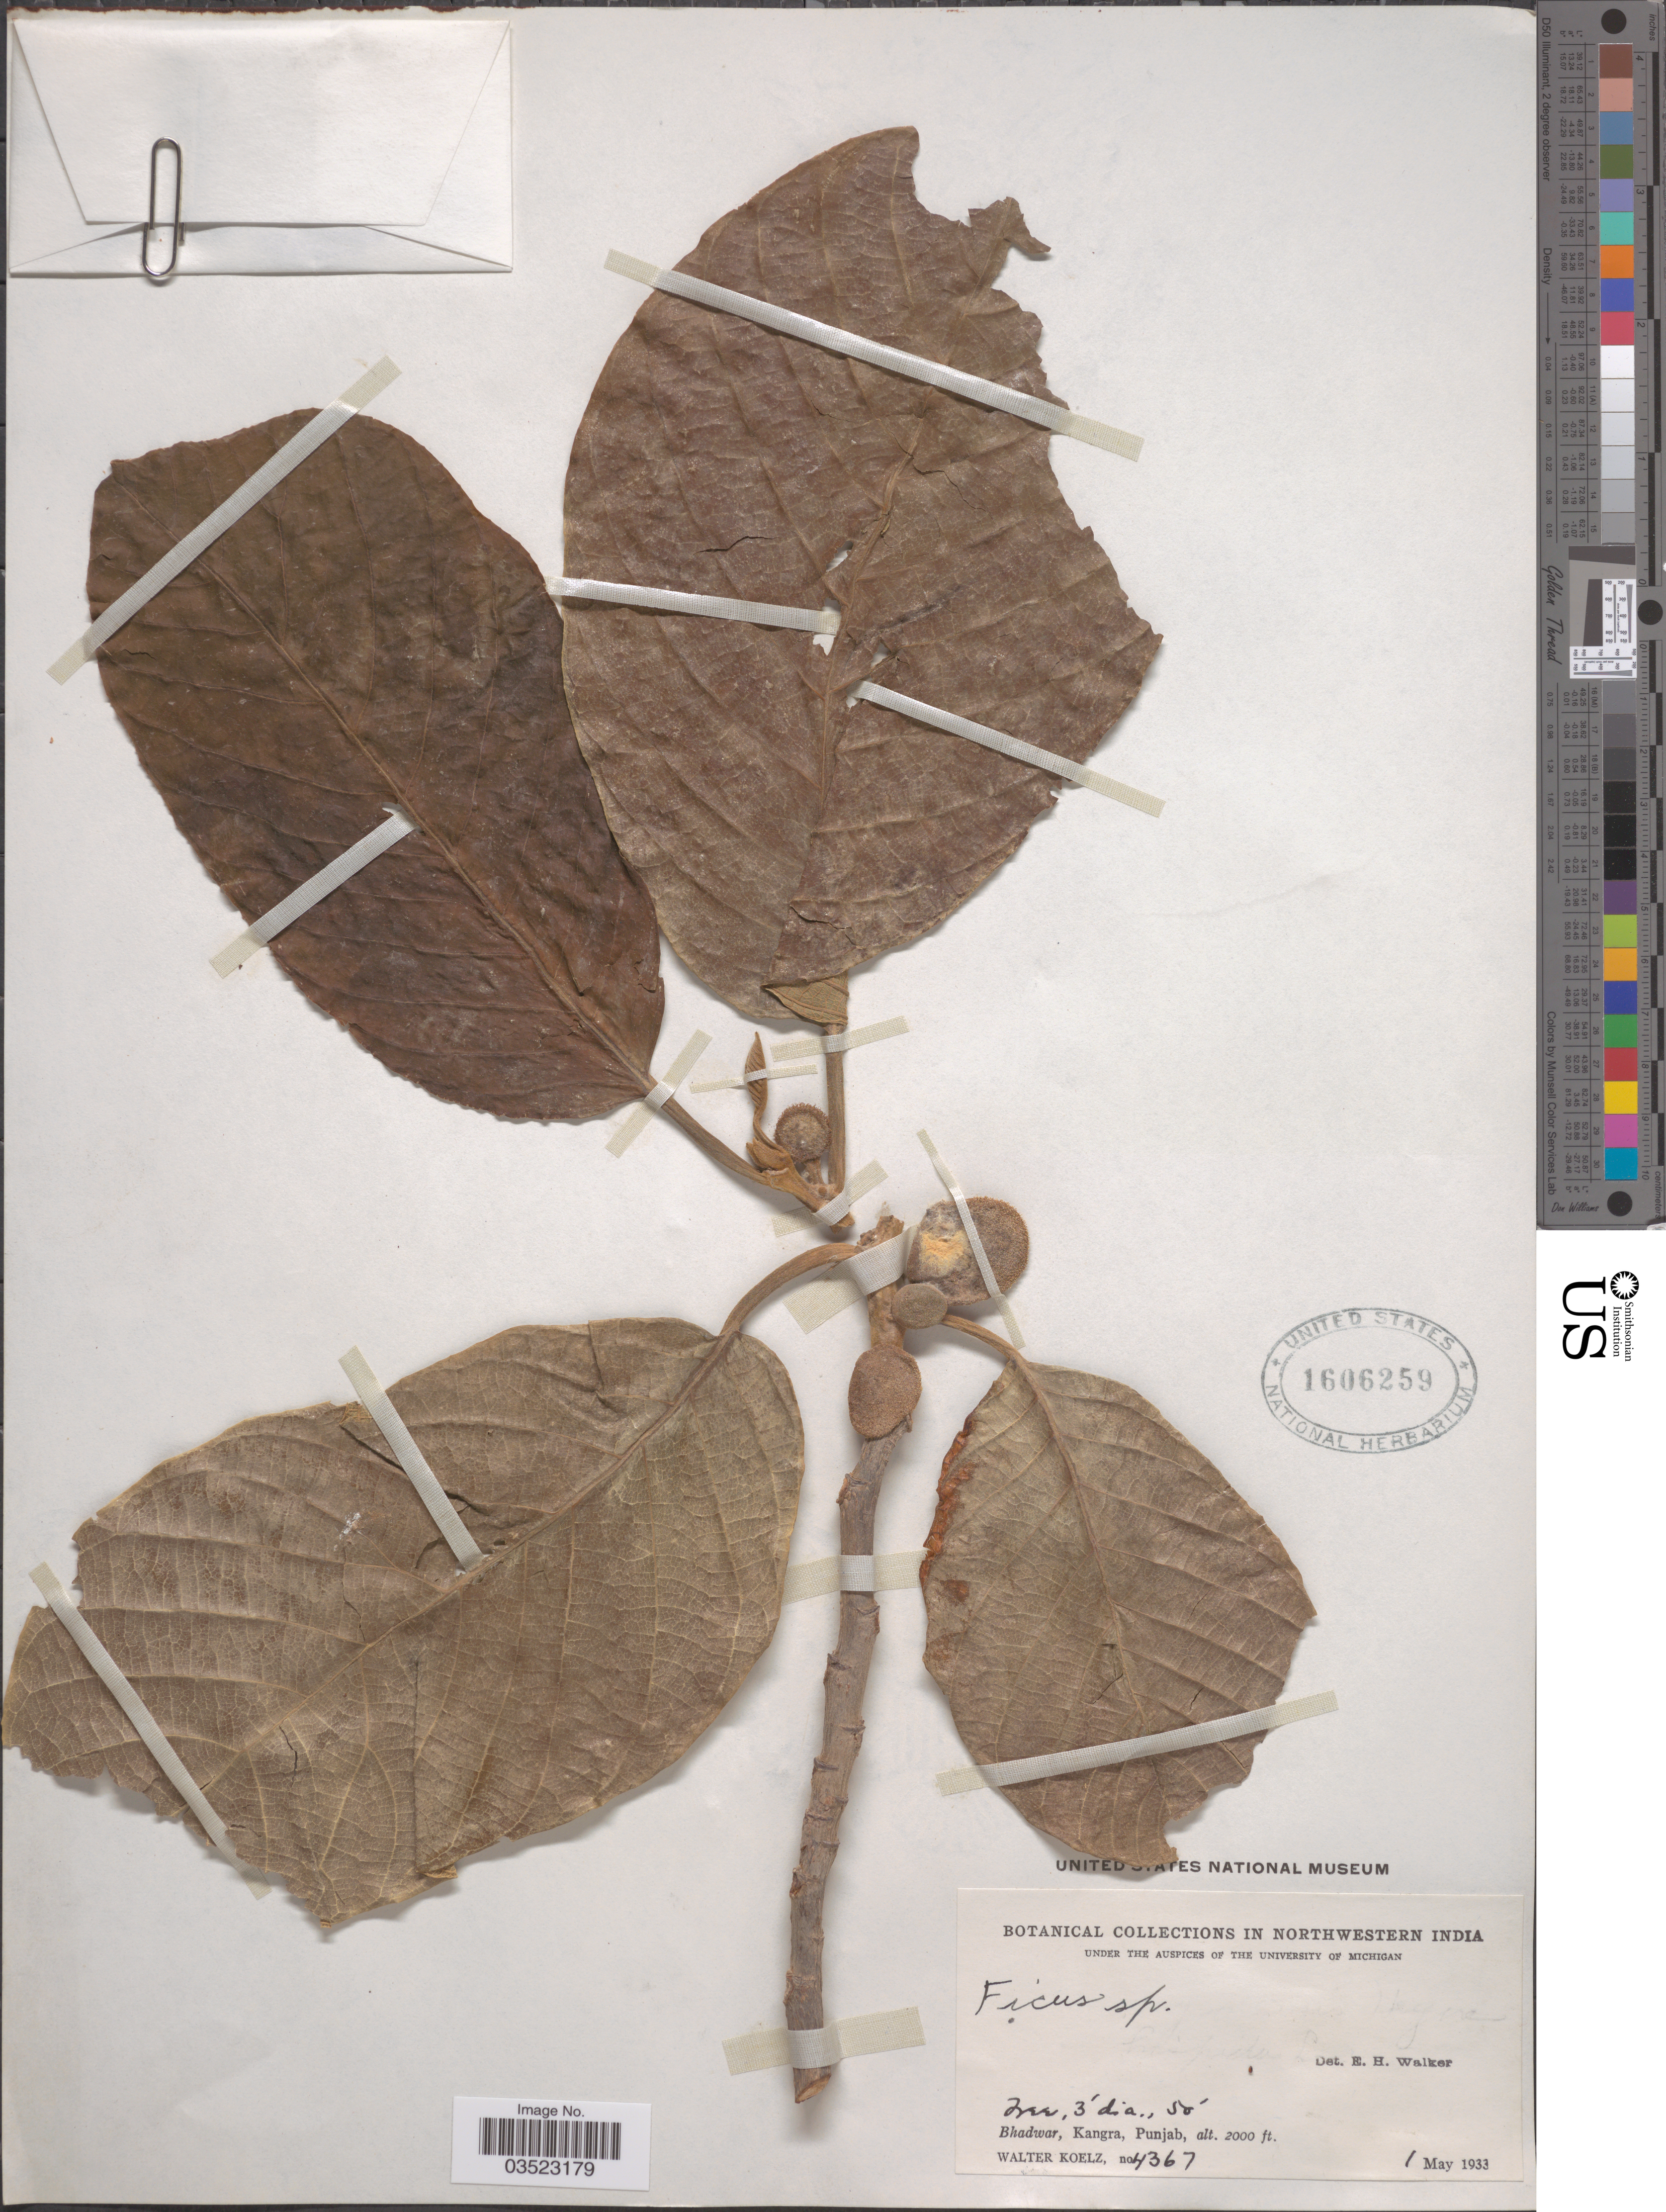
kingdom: Plantae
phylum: Tracheophyta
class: Magnoliopsida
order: Rosales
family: Moraceae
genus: Ficus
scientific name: Ficus sp.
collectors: W. N. Koelz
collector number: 4367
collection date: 1933-05-01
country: India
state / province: Punjab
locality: Northwestern India. Bhadwar, Kangra, Punjab.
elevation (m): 610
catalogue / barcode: US 1606259